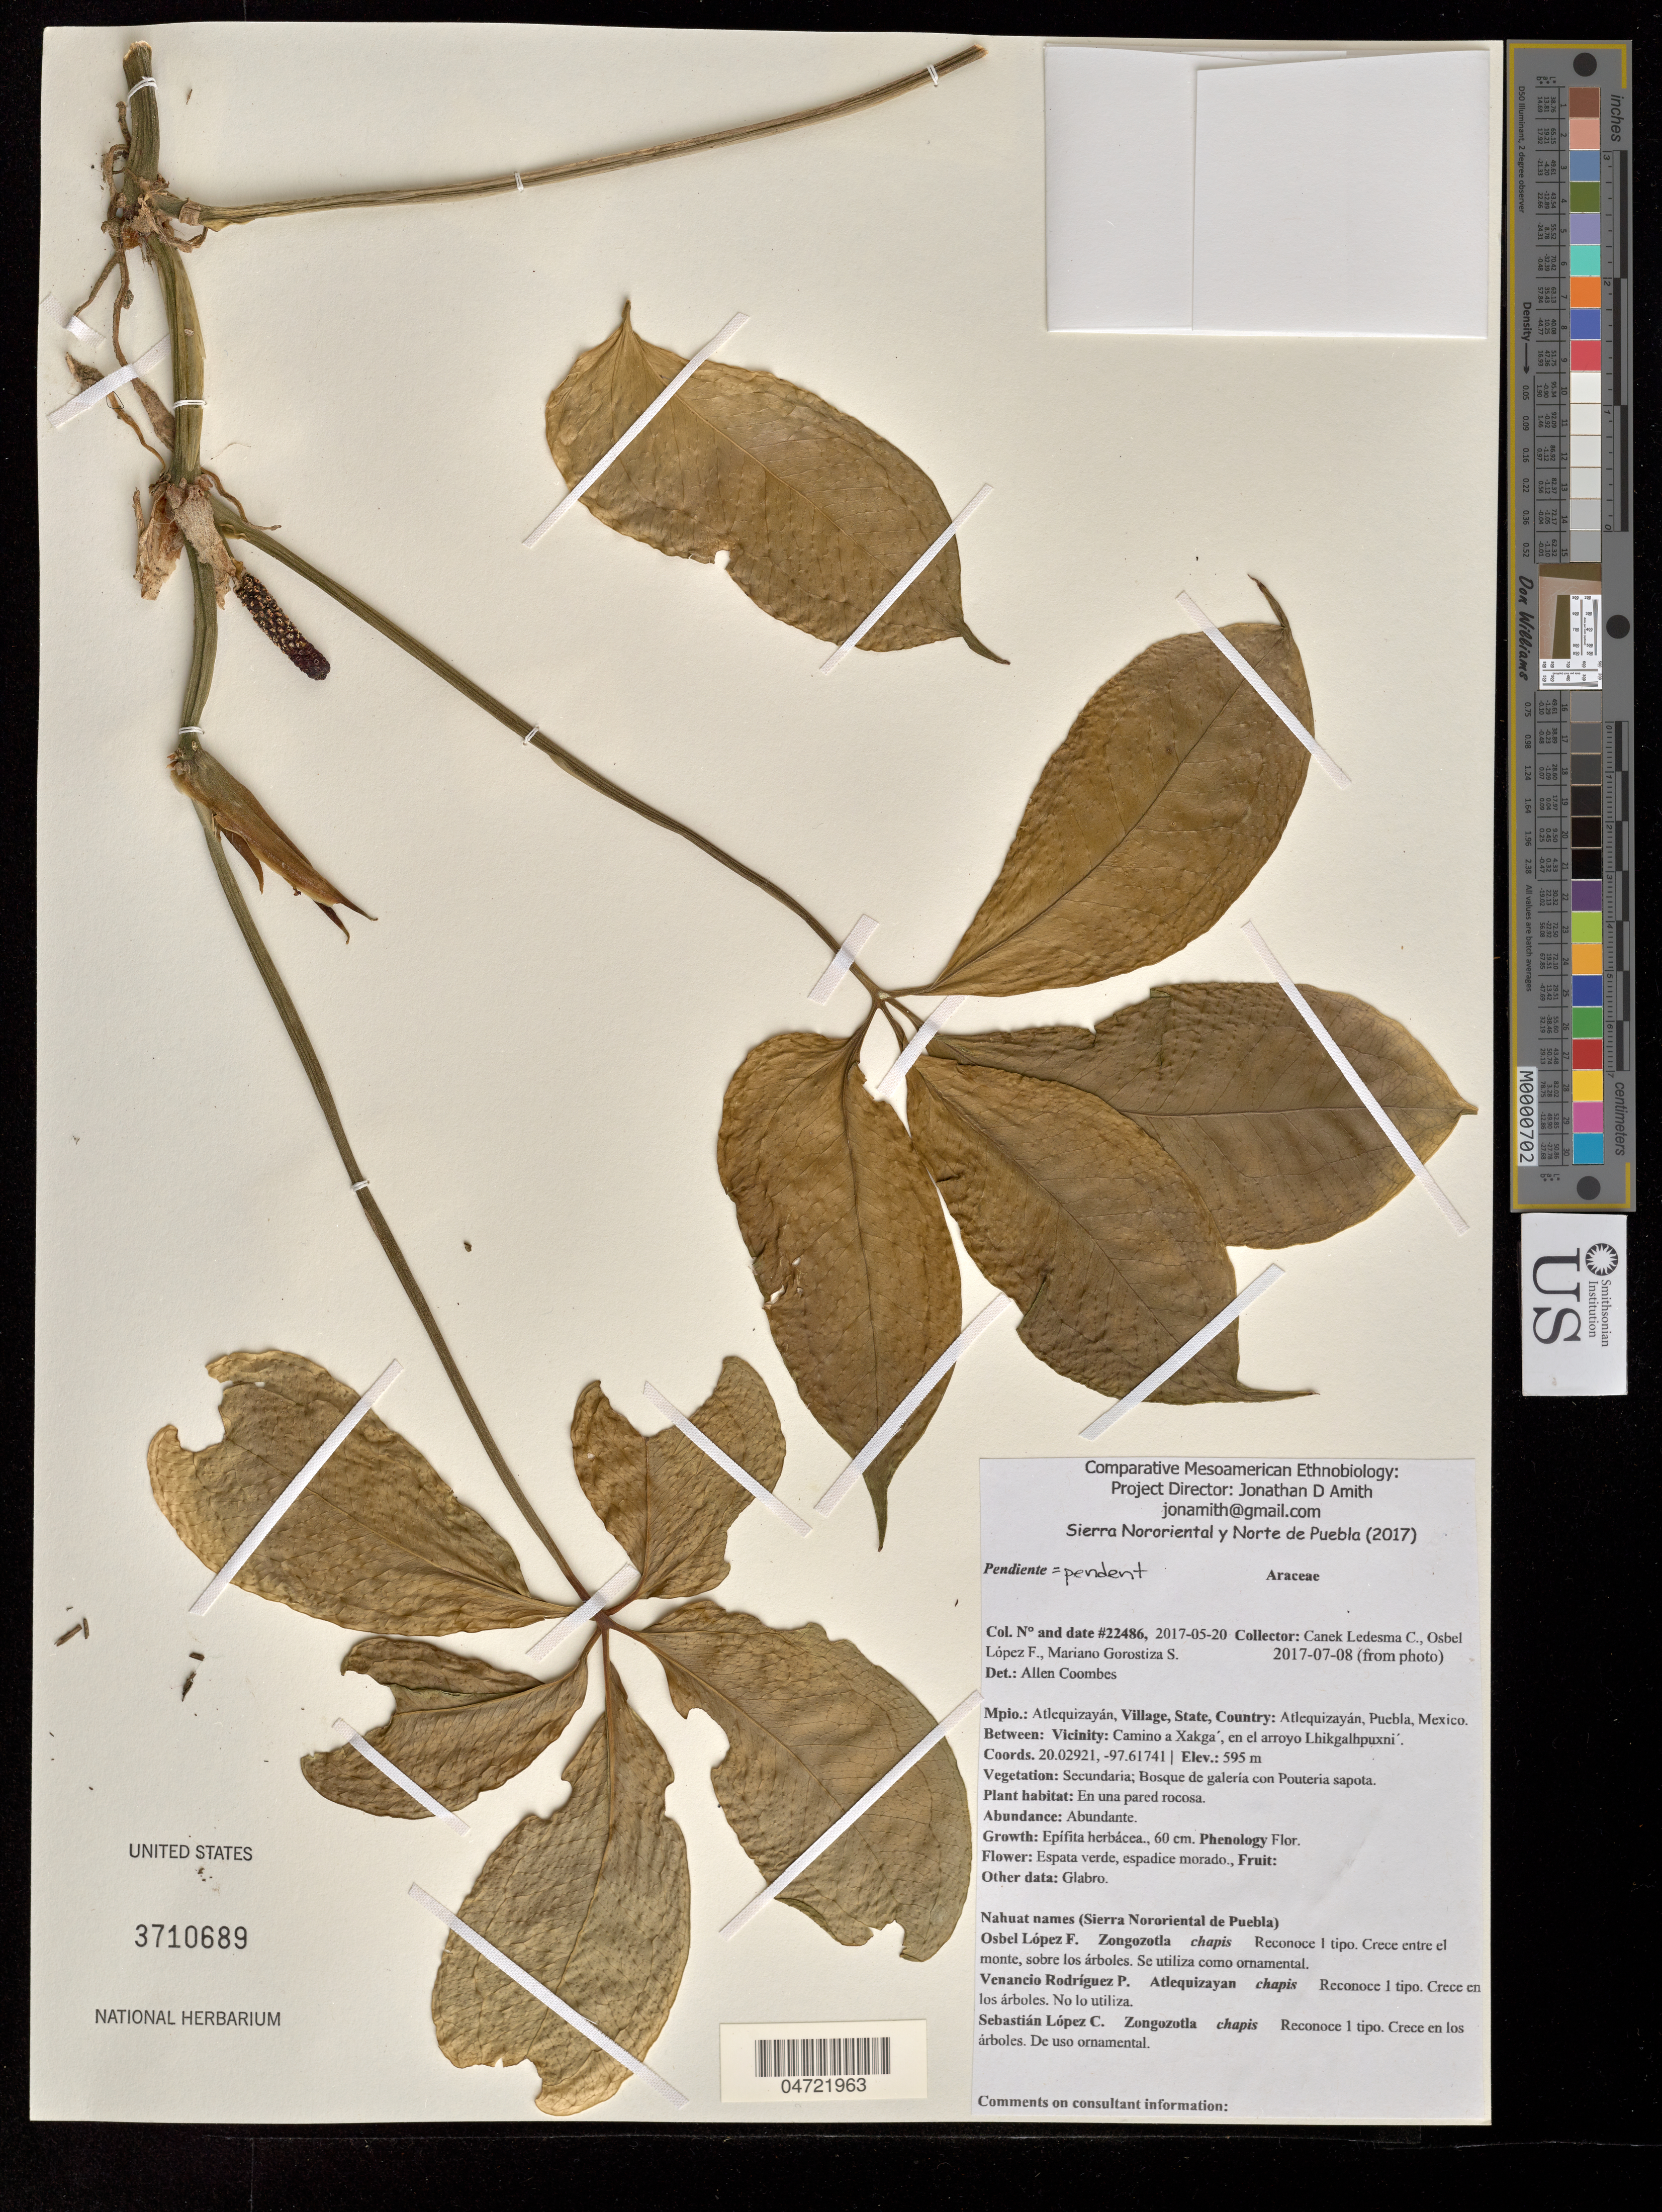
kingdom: Plantae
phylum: Tracheophyta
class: Liliopsida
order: Alismatales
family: Araceae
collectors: Canek Ledesma C., O. López Francisco & M. Gorostiza S.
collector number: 22486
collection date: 2017-05-20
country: Mexico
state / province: Puebla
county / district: Altequizayan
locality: Camino a Xakga', en el arroyo Lhikgalhpuxni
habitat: En una pared rocosa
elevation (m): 595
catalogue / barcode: US 3710689